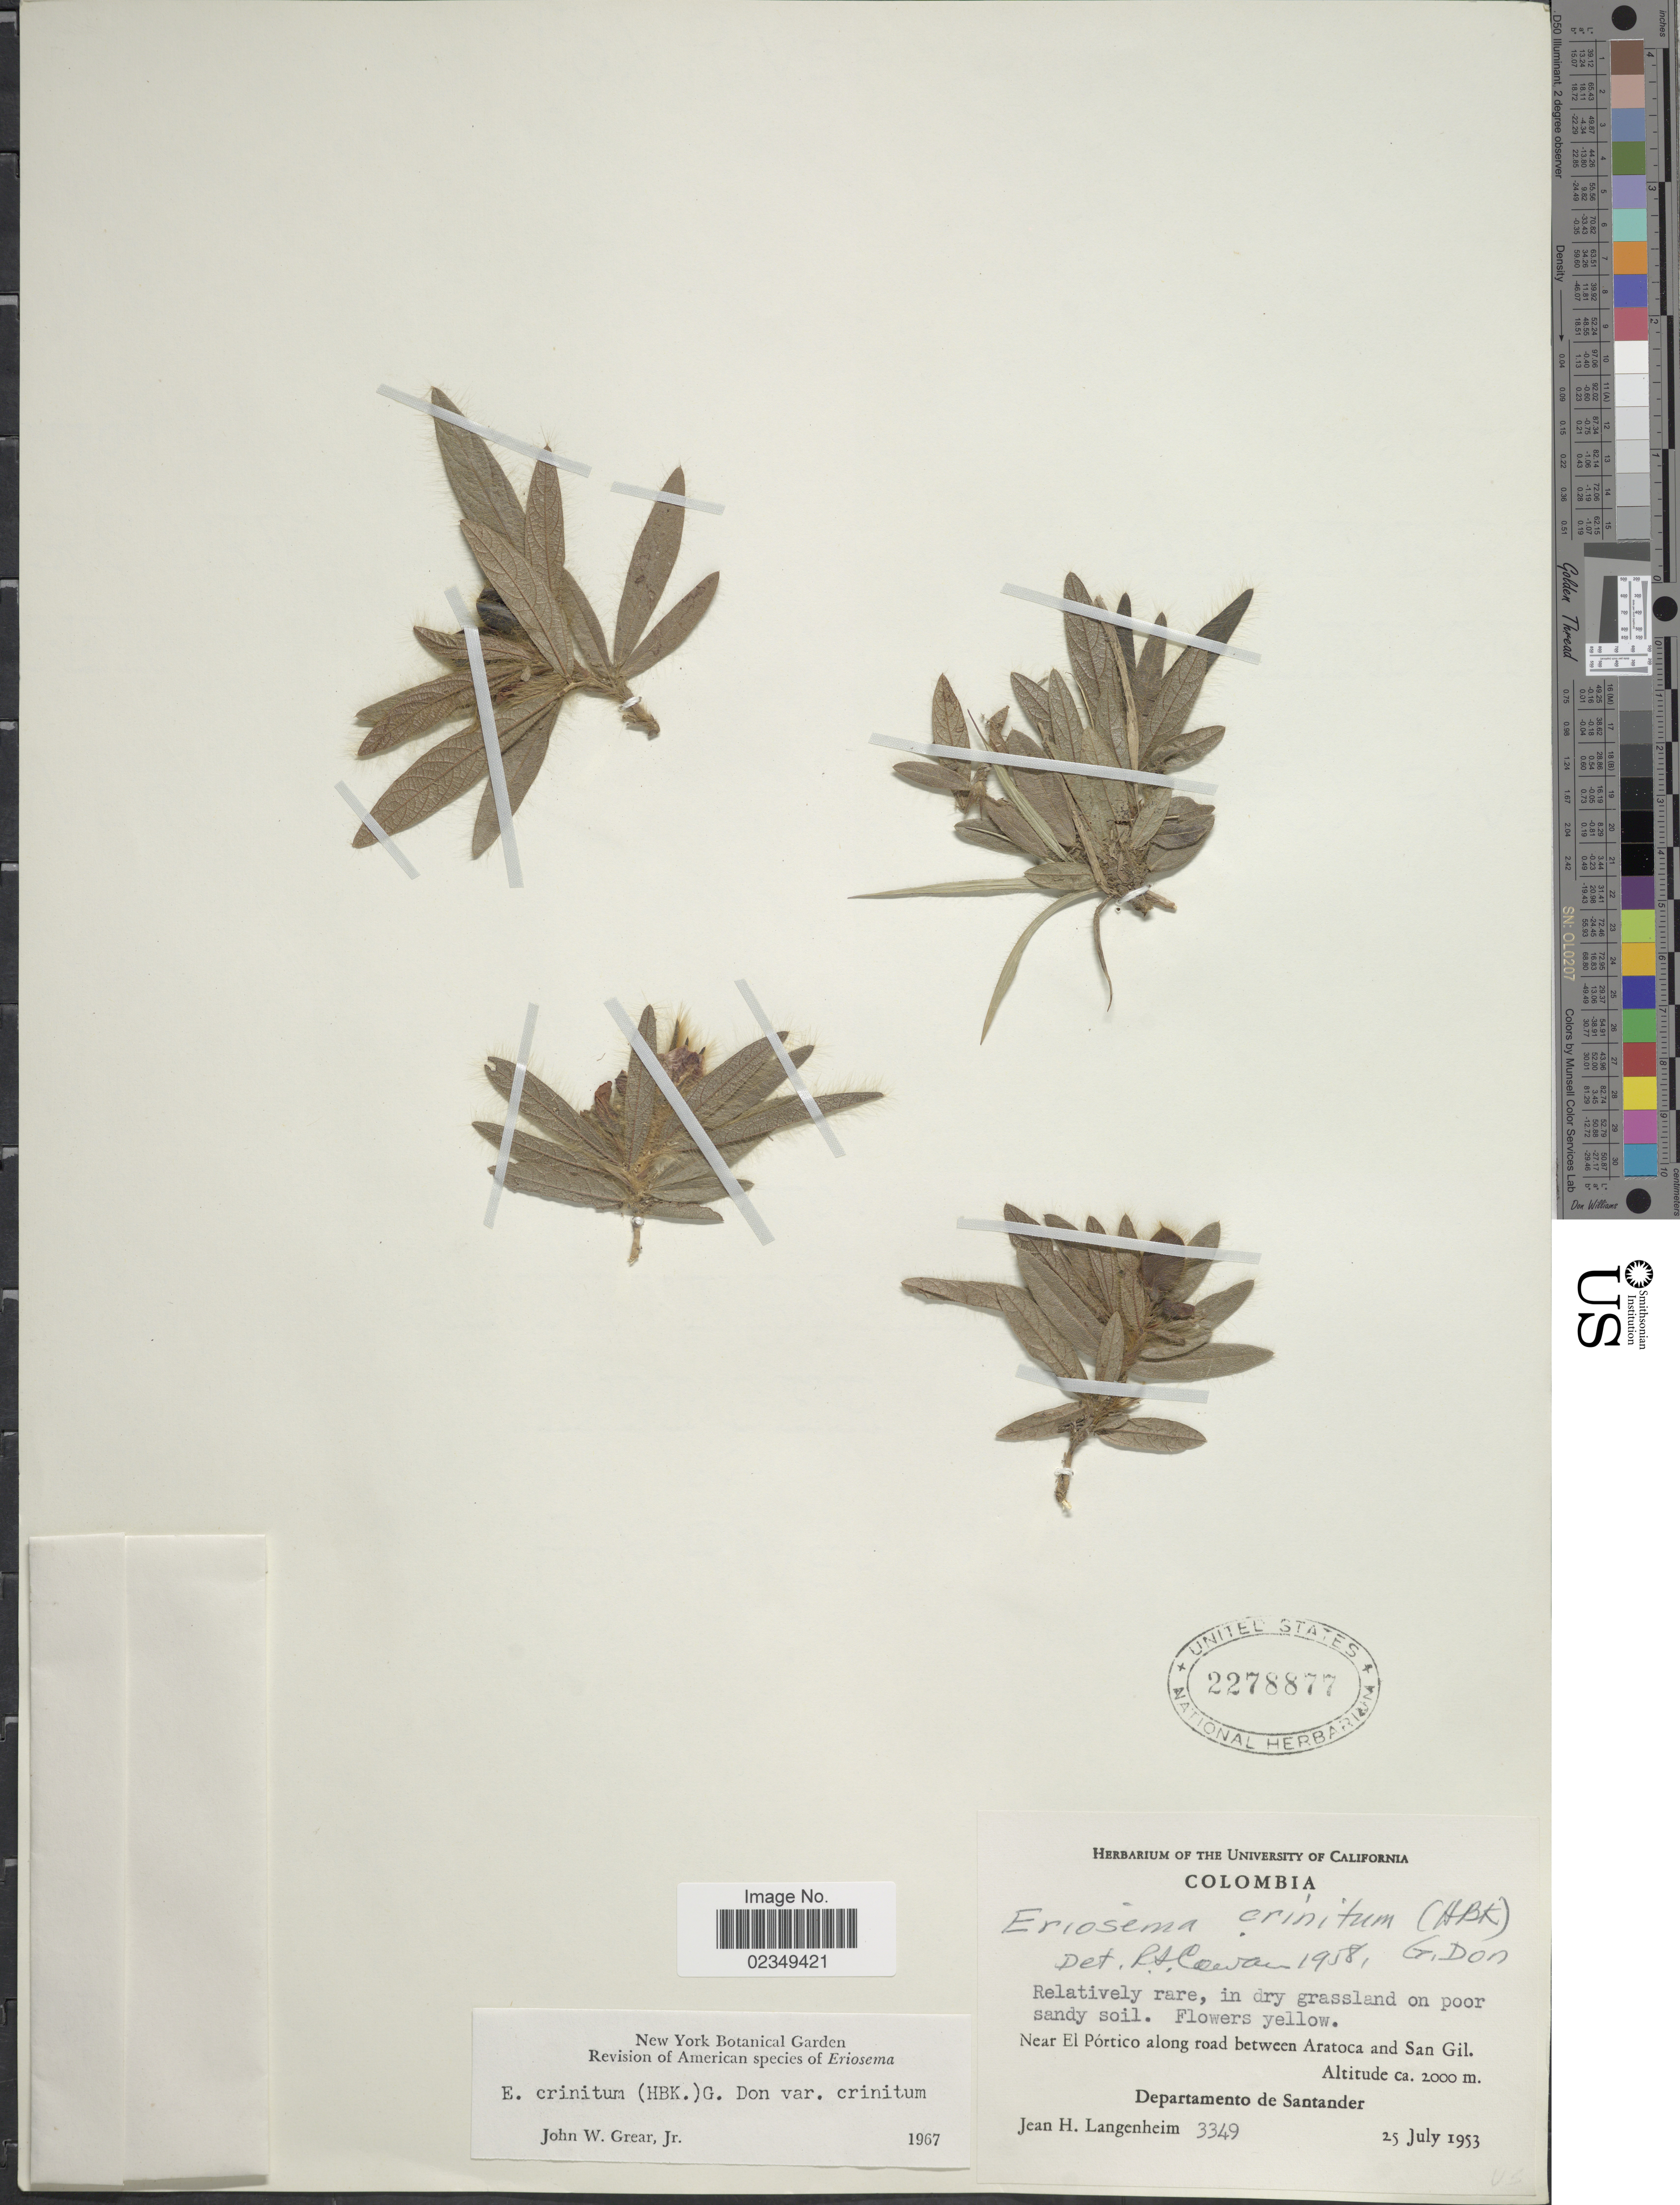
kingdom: Plantae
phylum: Tracheophyta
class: Magnoliopsida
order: Fabales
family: Fabaceae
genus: Eriosema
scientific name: Eriosema crinitum var. crinitum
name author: (Kunth) G. Don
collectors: J. H. Langenheim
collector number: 3349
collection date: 1953-07-25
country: Colombia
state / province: Santander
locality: Near El Pórtico along road between Aratoca and San Gil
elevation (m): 2000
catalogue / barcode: US 2278877